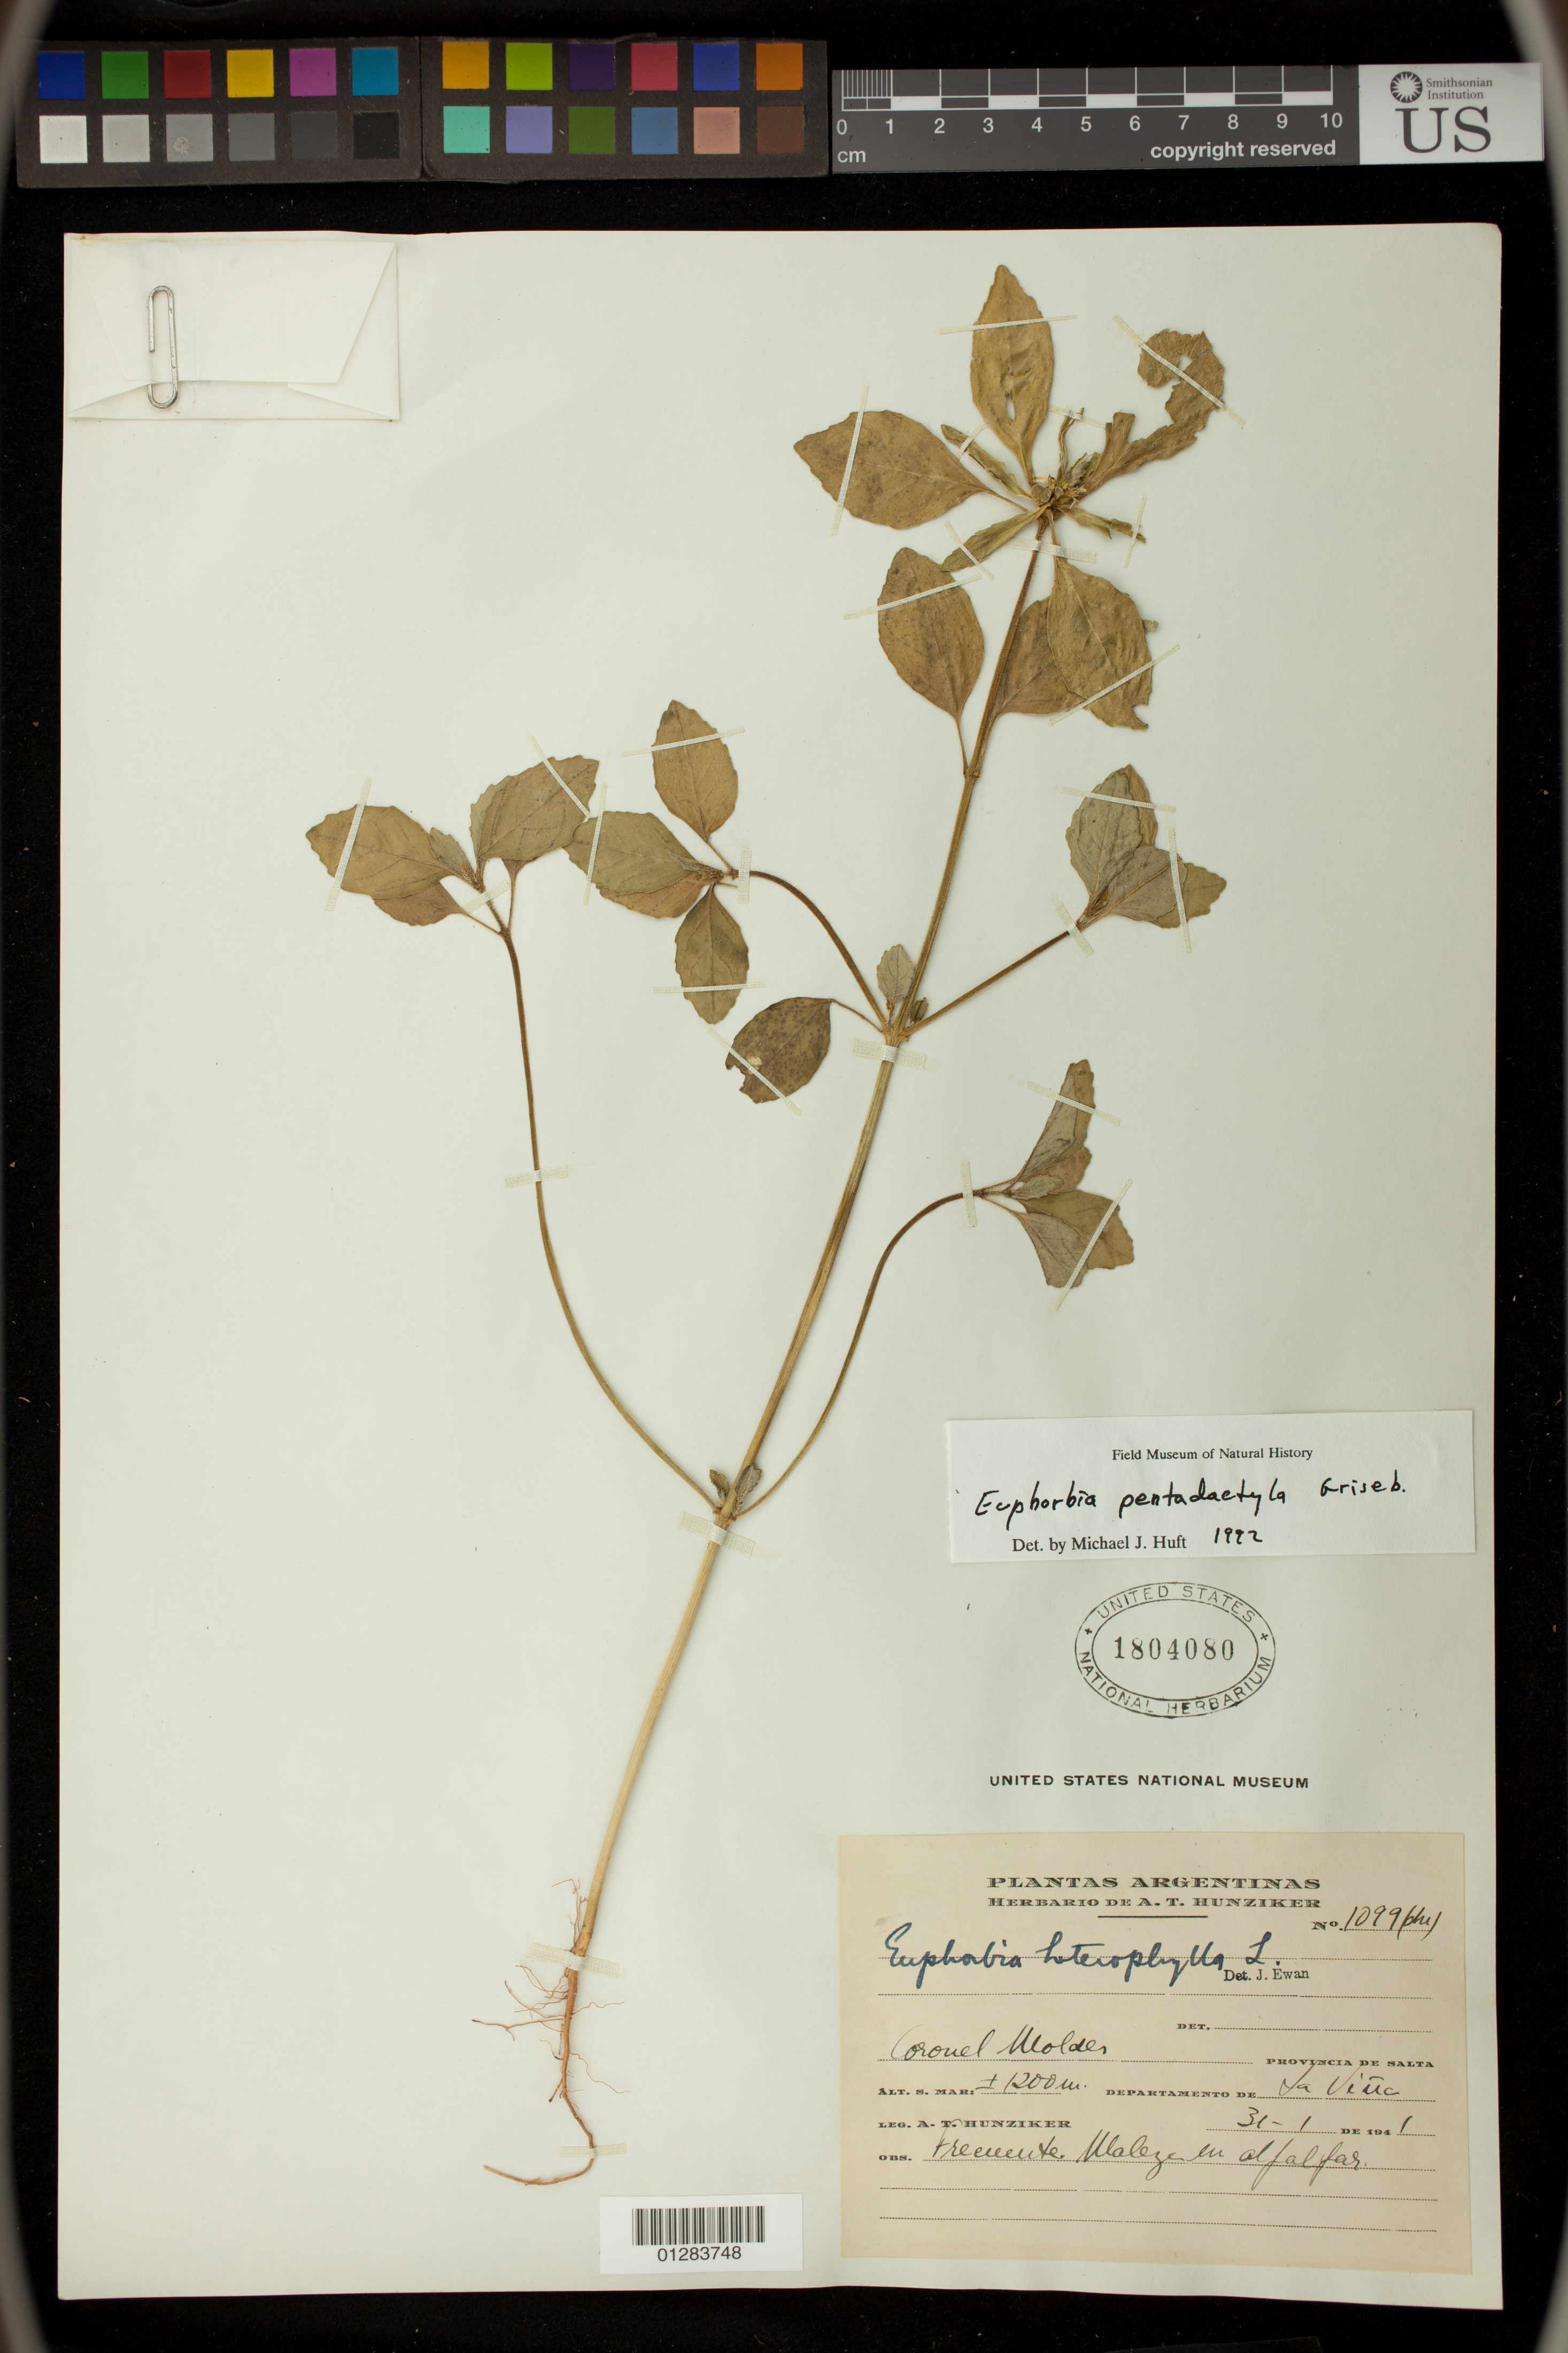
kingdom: Plantae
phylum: Tracheophyta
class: Magnoliopsida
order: Malpighiales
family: Euphorbiaceae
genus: Euphorbia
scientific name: Euphorbia pentadactyla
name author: Griseb.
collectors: A. T. Hunziker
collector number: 1099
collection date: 1941-01-31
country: Argentina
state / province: Salta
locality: Departamento de la Vina,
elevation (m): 1200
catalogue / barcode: US 1804080